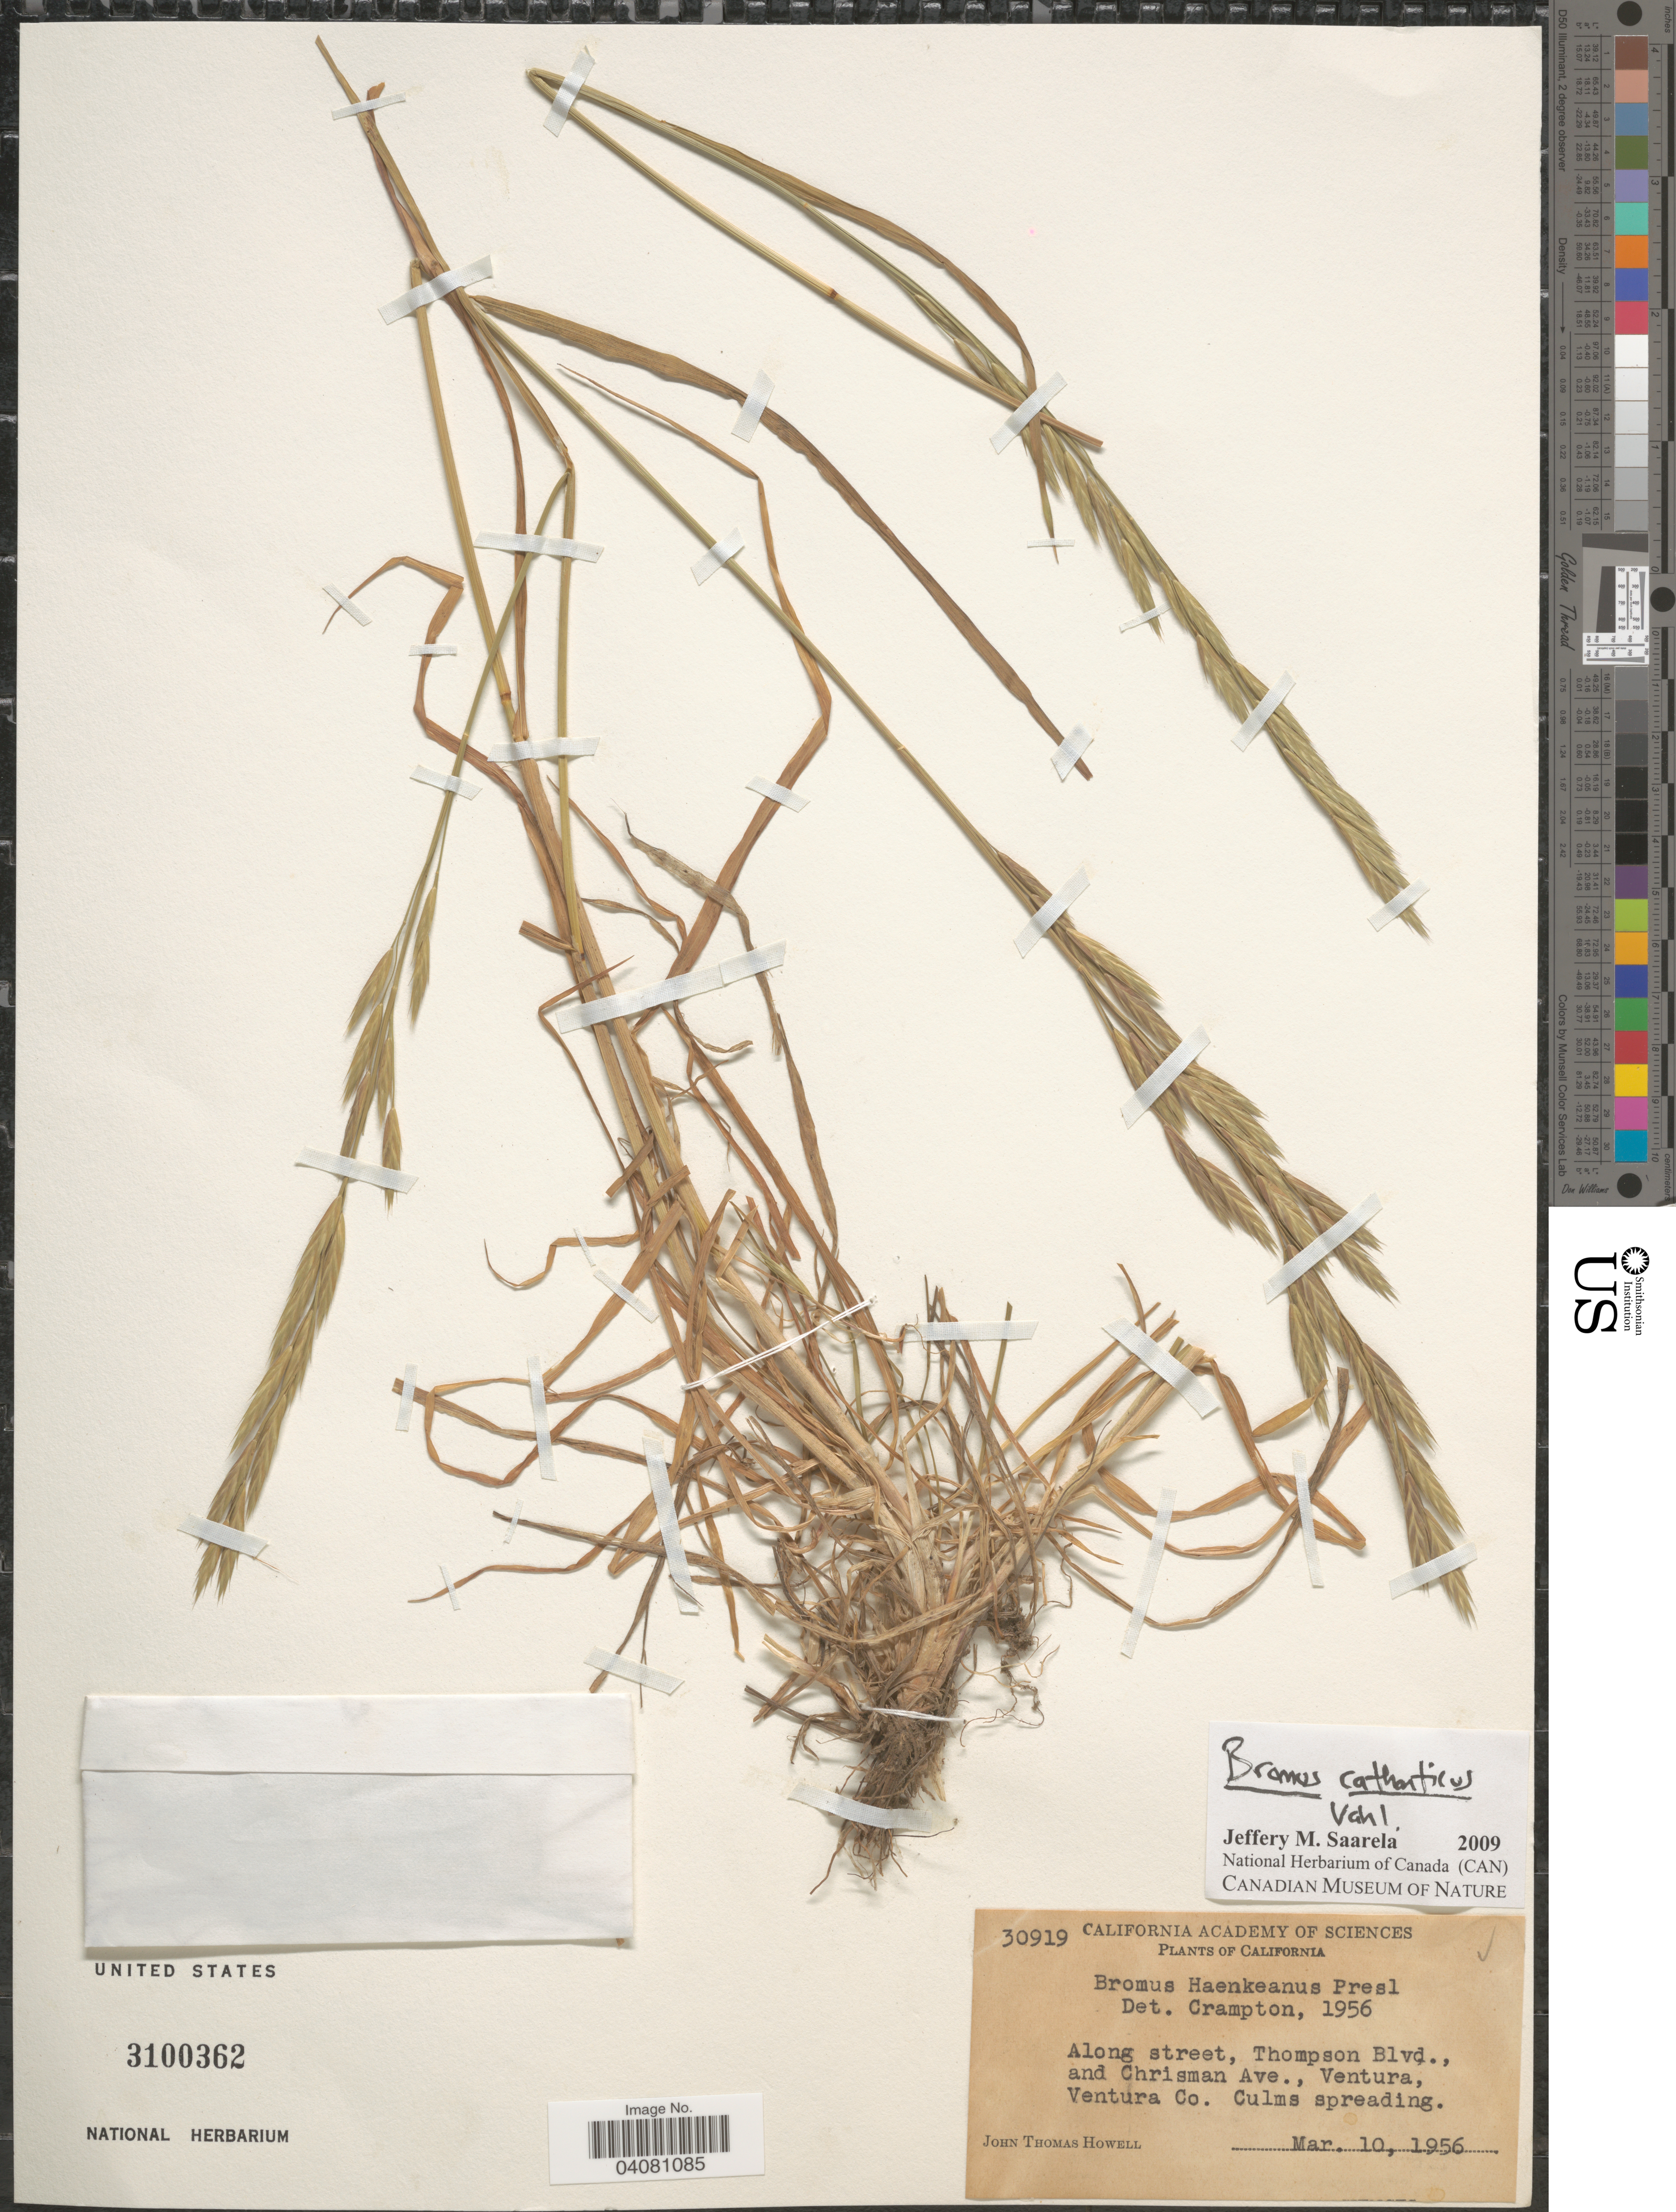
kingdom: Plantae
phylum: Tracheophyta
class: Liliopsida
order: Poales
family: Poaceae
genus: Bromus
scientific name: Bromus carinatus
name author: Hook. & Arn.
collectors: J. T. Howell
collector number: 30919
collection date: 1956-03-10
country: United States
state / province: California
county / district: Ventura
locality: Along street, Thompson Blvd., and Chrisman Ave., Ventura, Ventura Co.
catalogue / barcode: US 3100362